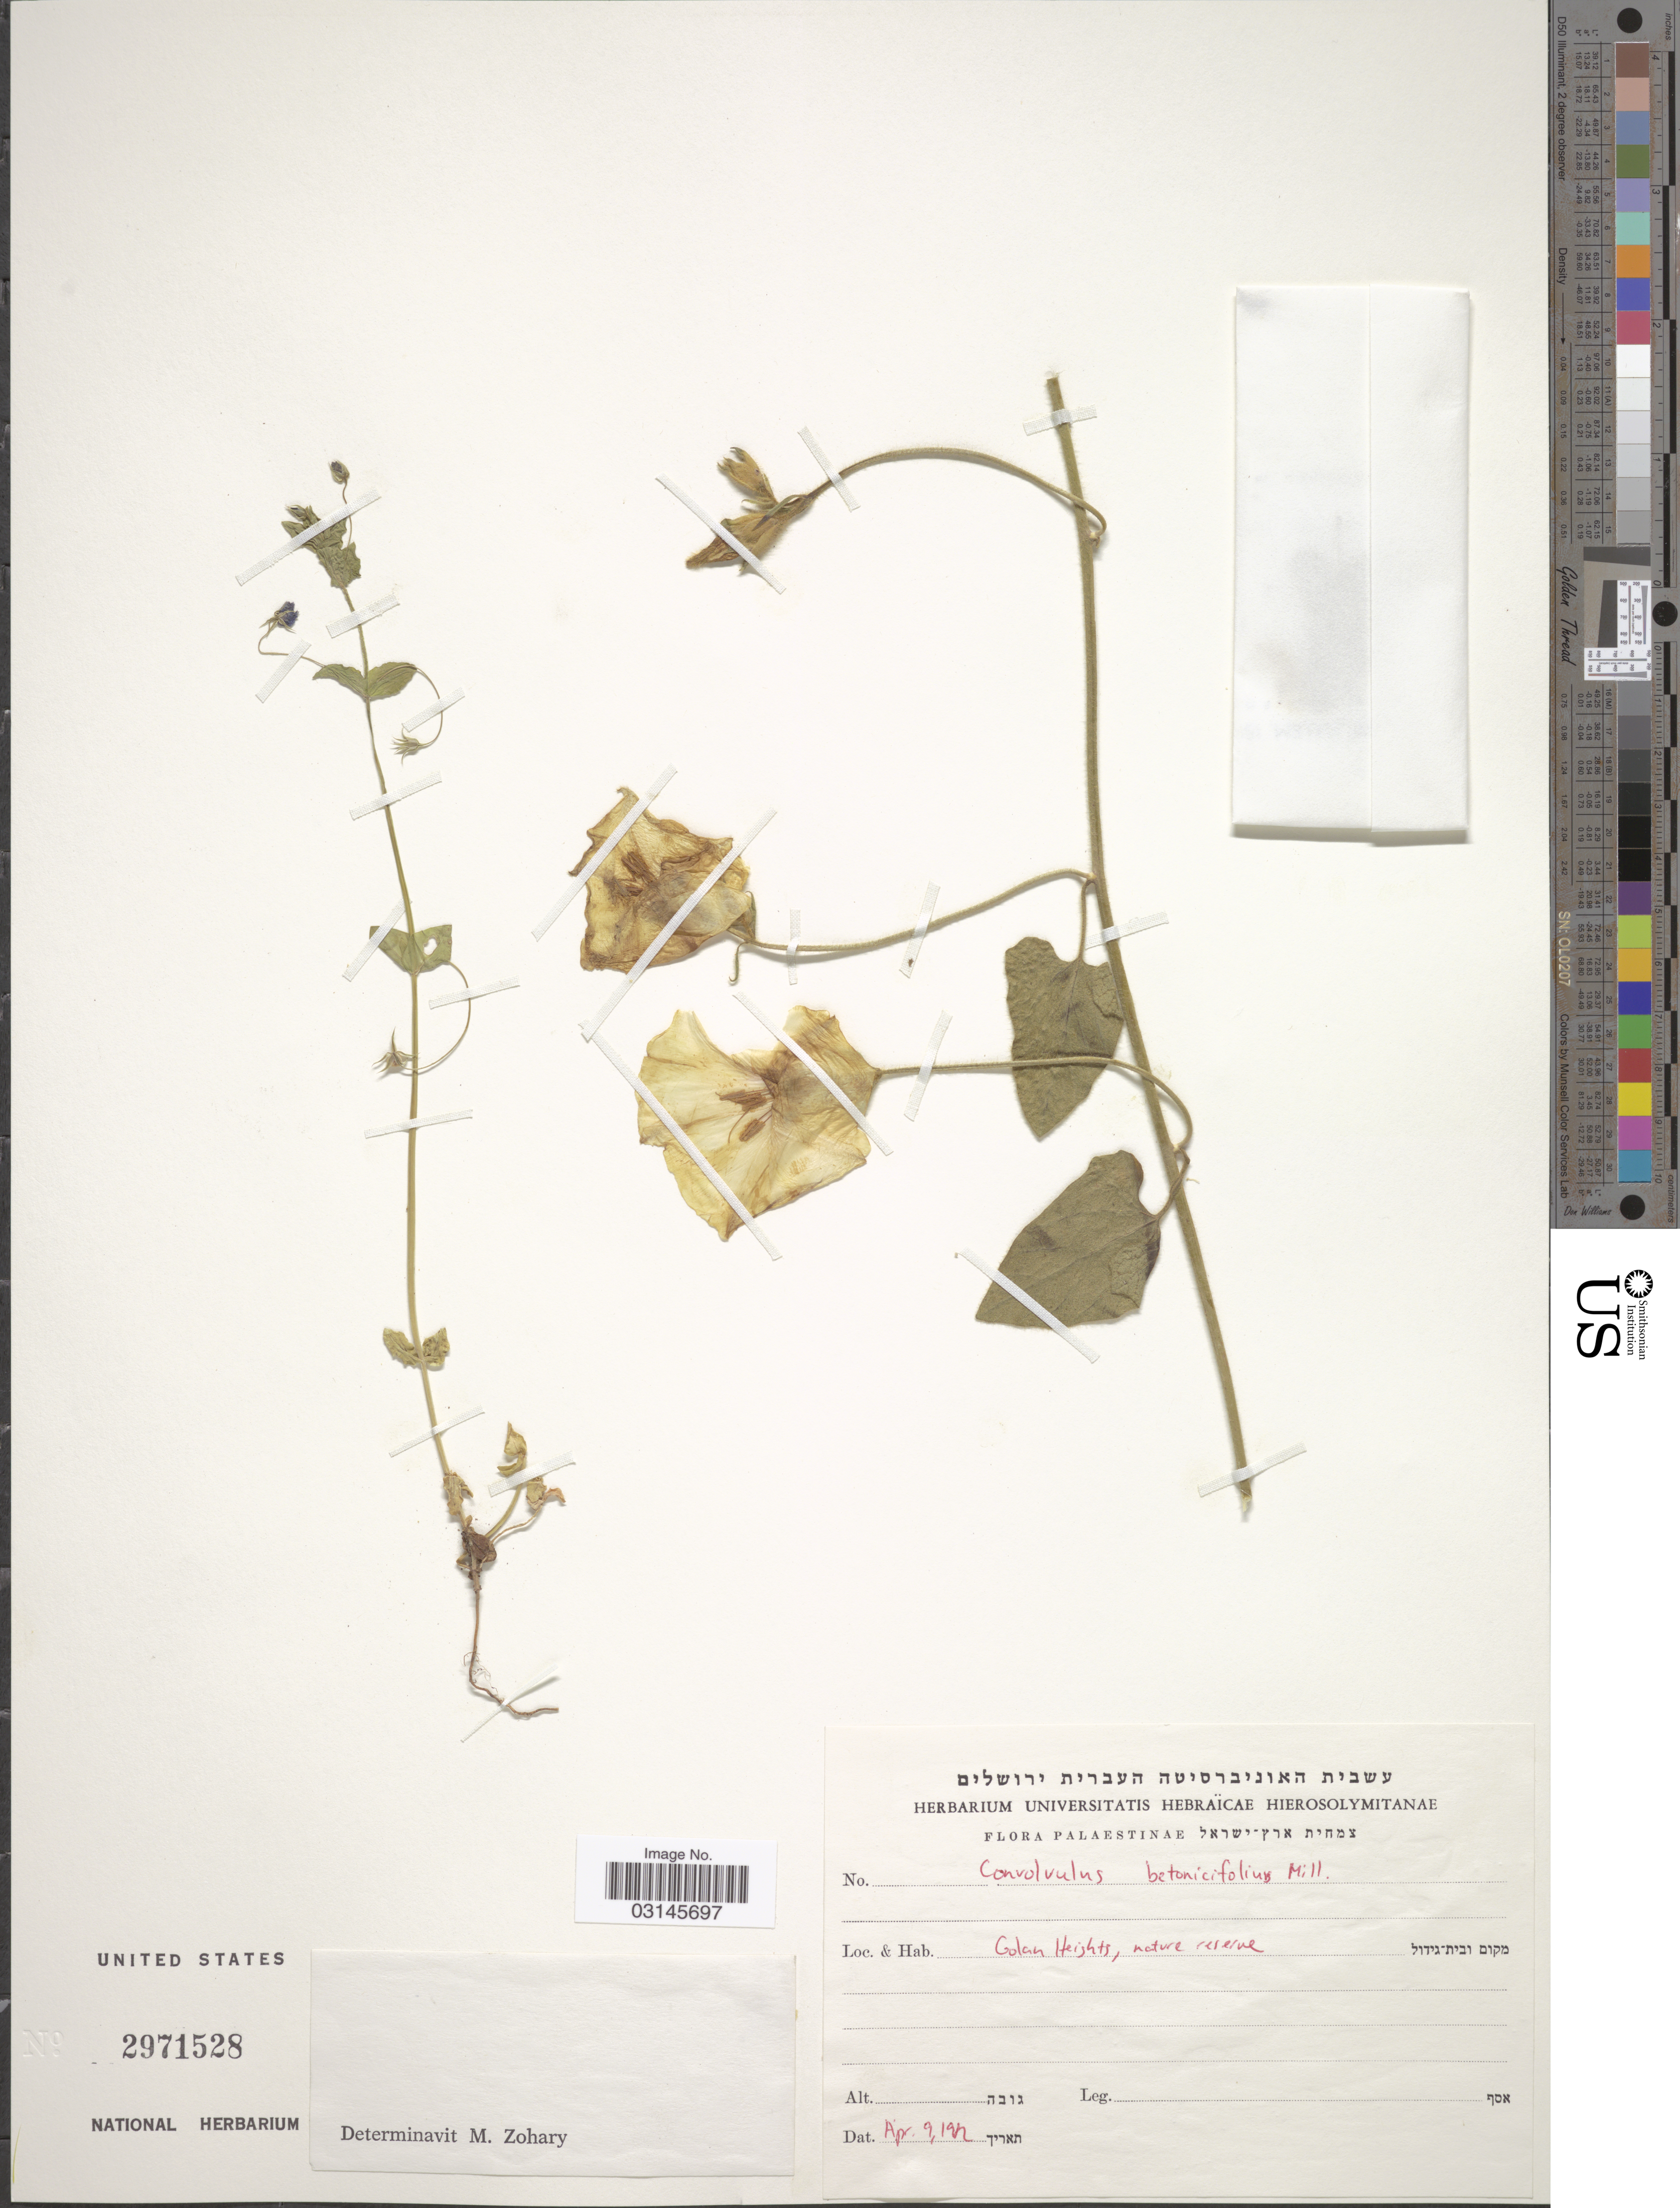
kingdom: Plantae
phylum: Tracheophyta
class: Magnoliopsida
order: Solanales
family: Convolvulaceae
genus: Convolvulus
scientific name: Convolvulus betonicifolius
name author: Mill.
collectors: Herbarium Universitatis Hebraicae Hierosolymitanae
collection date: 1912-04-09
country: Israel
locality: Palaestinae X. Golan Heights, nature reserve X.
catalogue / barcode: US 2971528